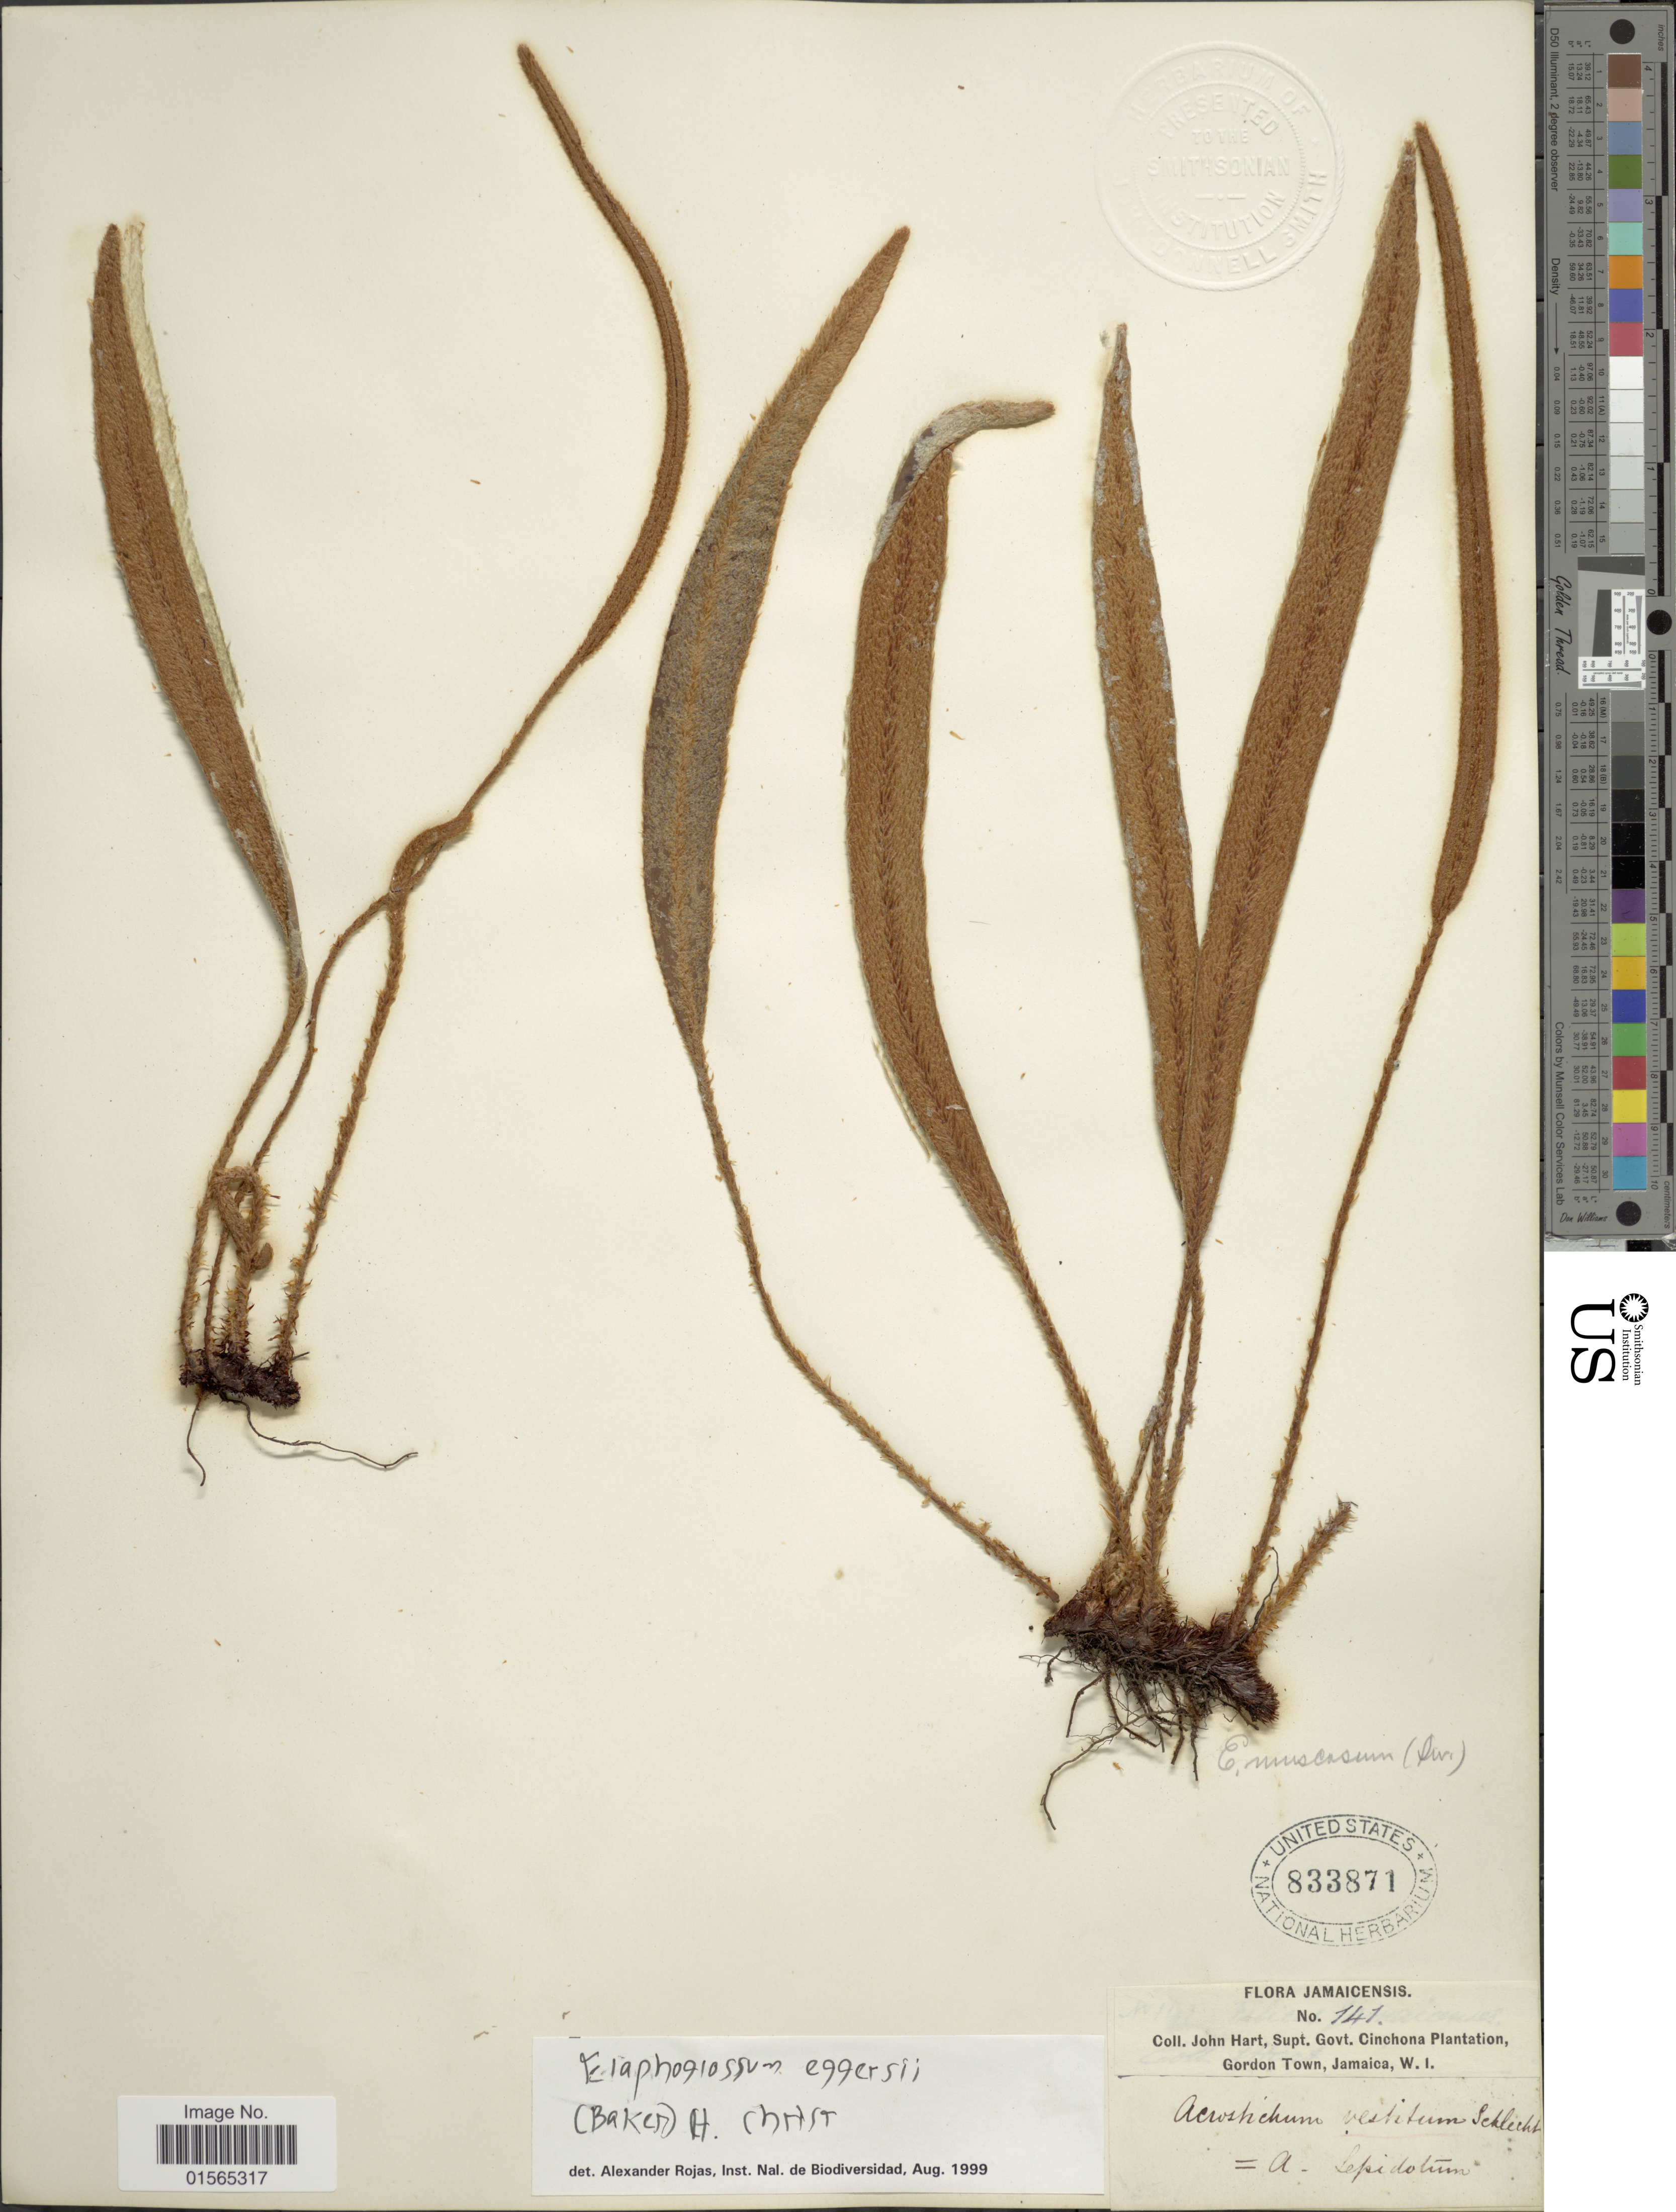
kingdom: Plantae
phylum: Tracheophyta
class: Polypodiopsida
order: Polypodiales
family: Dryopteridaceae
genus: Elaphoglossum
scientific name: Elaphoglossum eggersii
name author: (Baker) Christ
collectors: J. H. Hart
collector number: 141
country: Jamaica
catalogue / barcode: US 833871